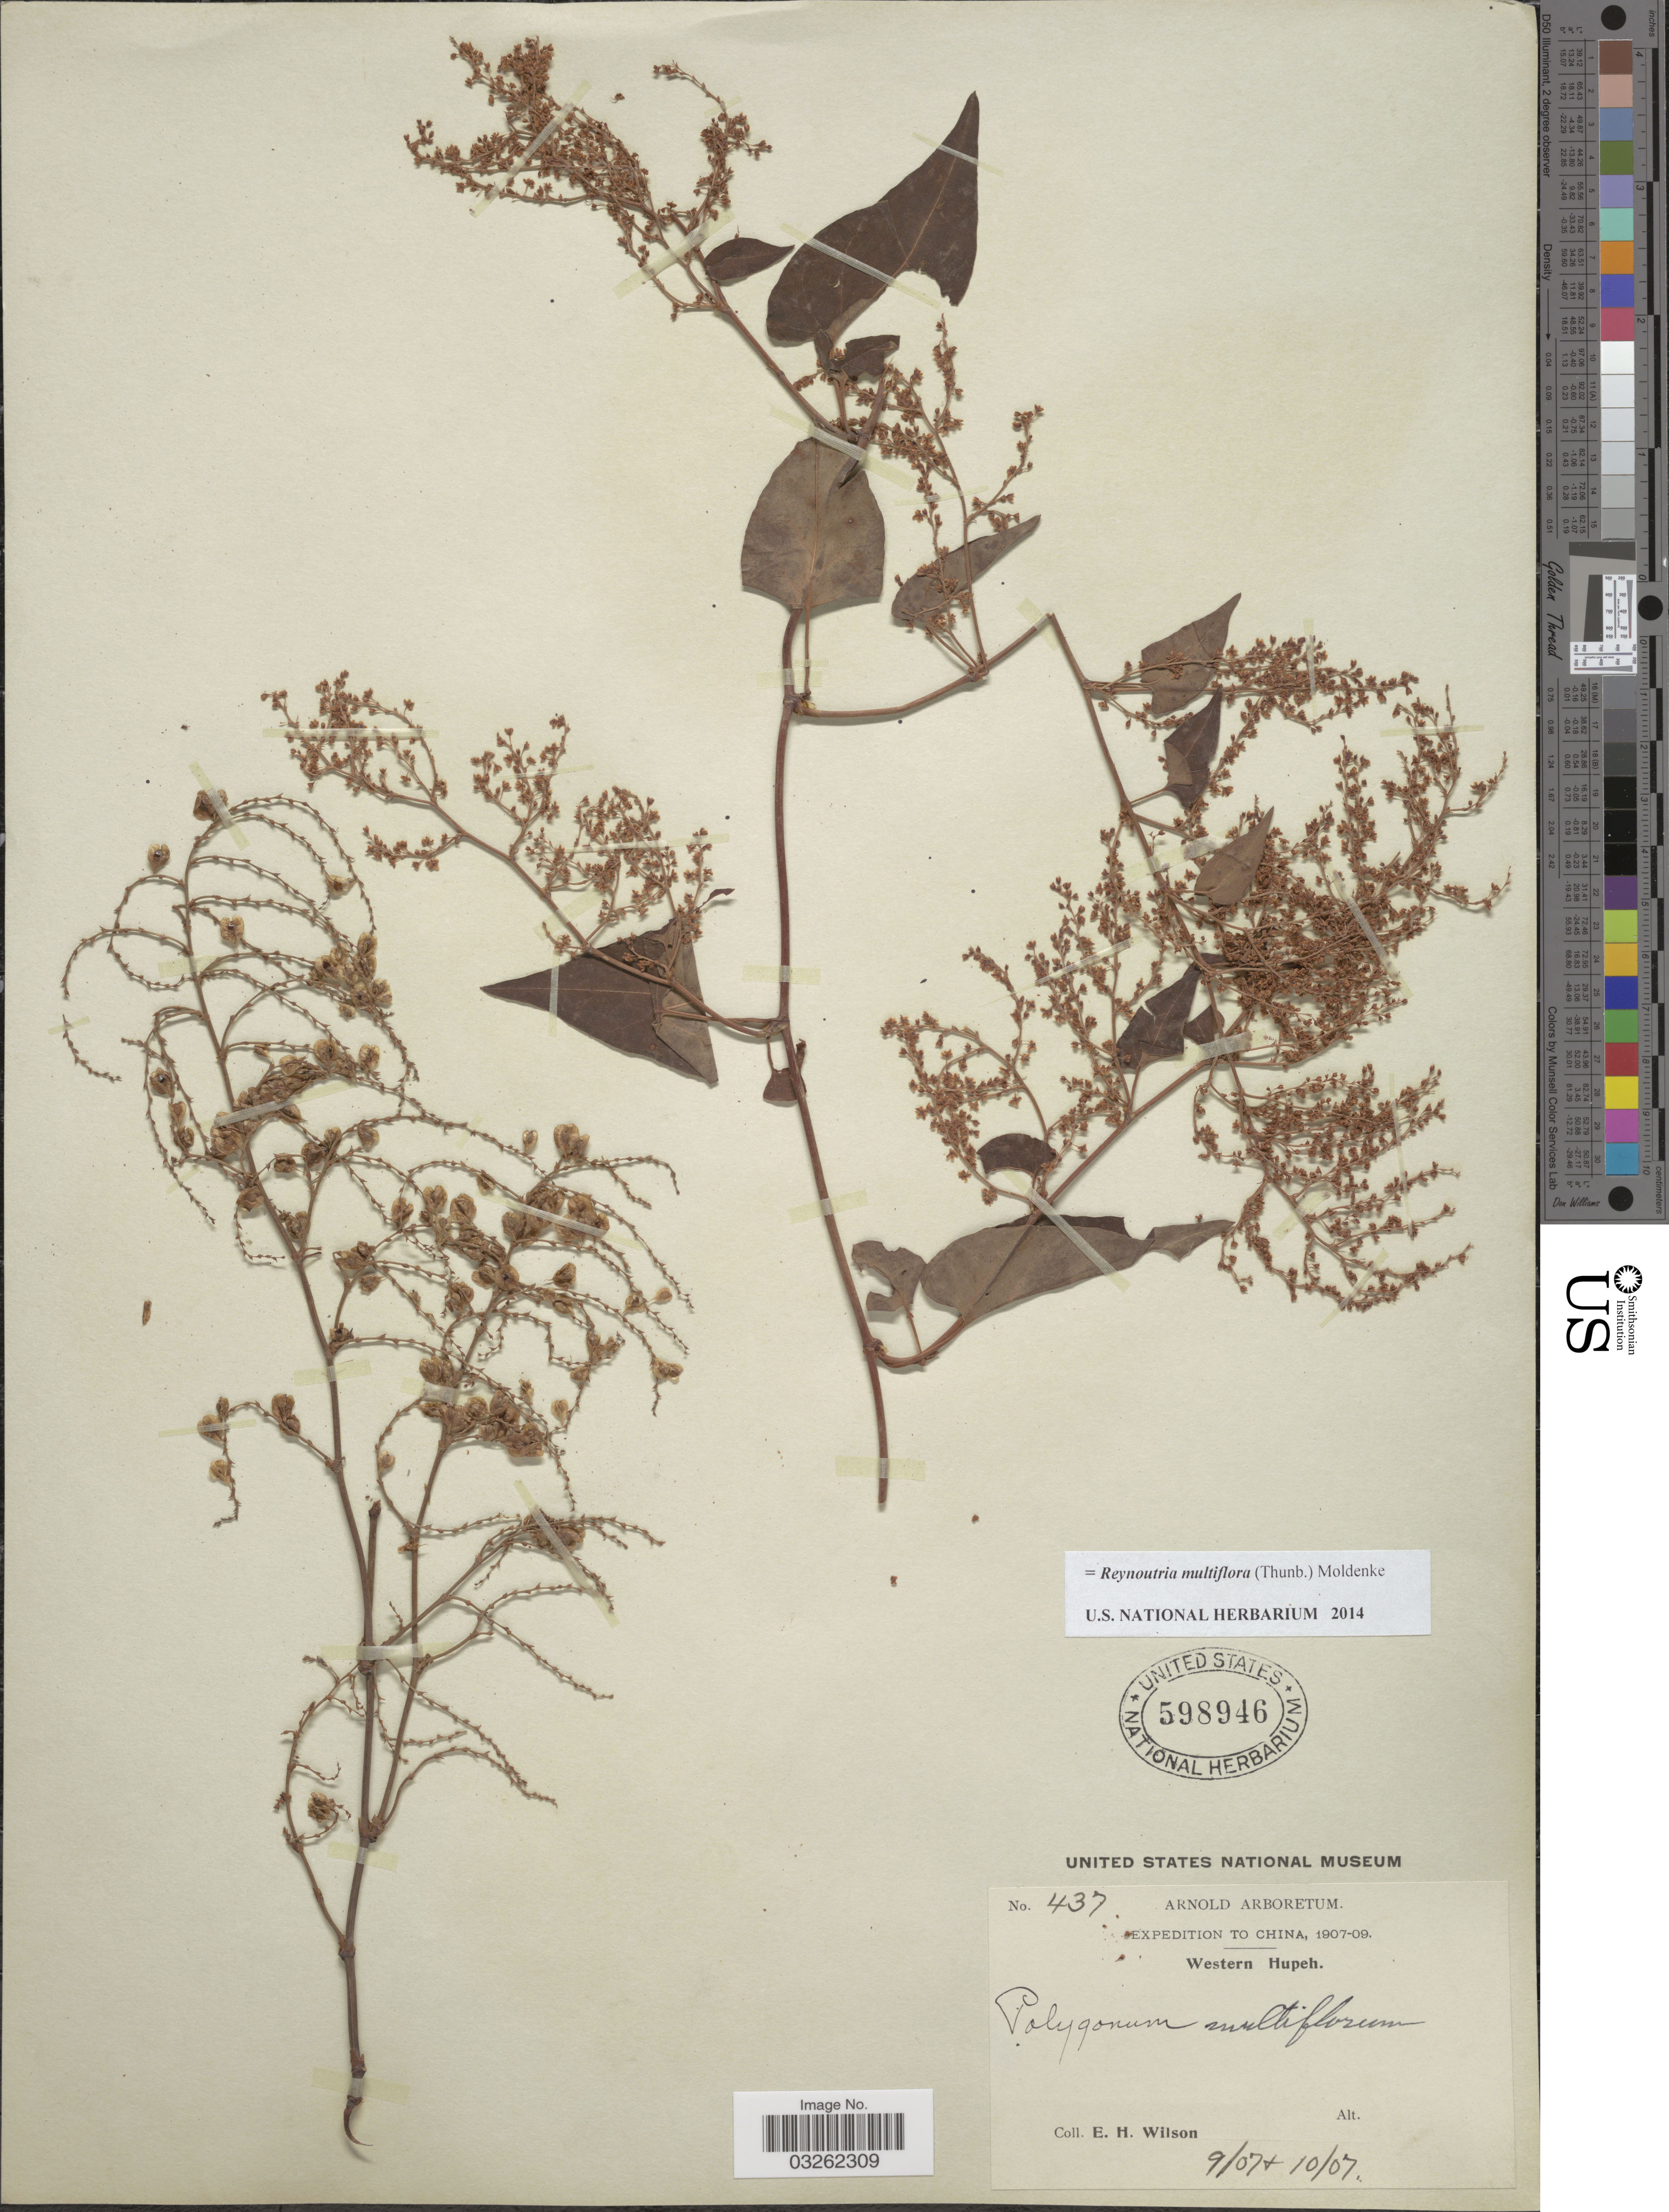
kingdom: Plantae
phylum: Tracheophyta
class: Magnoliopsida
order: Caryophyllales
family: Polygonaceae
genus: Reynoutria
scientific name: Reynoutria multiflora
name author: (Thunb.) Moldenke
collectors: E. Wilson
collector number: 437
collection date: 1907-09/1907-10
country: China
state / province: Hubei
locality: Western Hupeh.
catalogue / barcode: US 598946